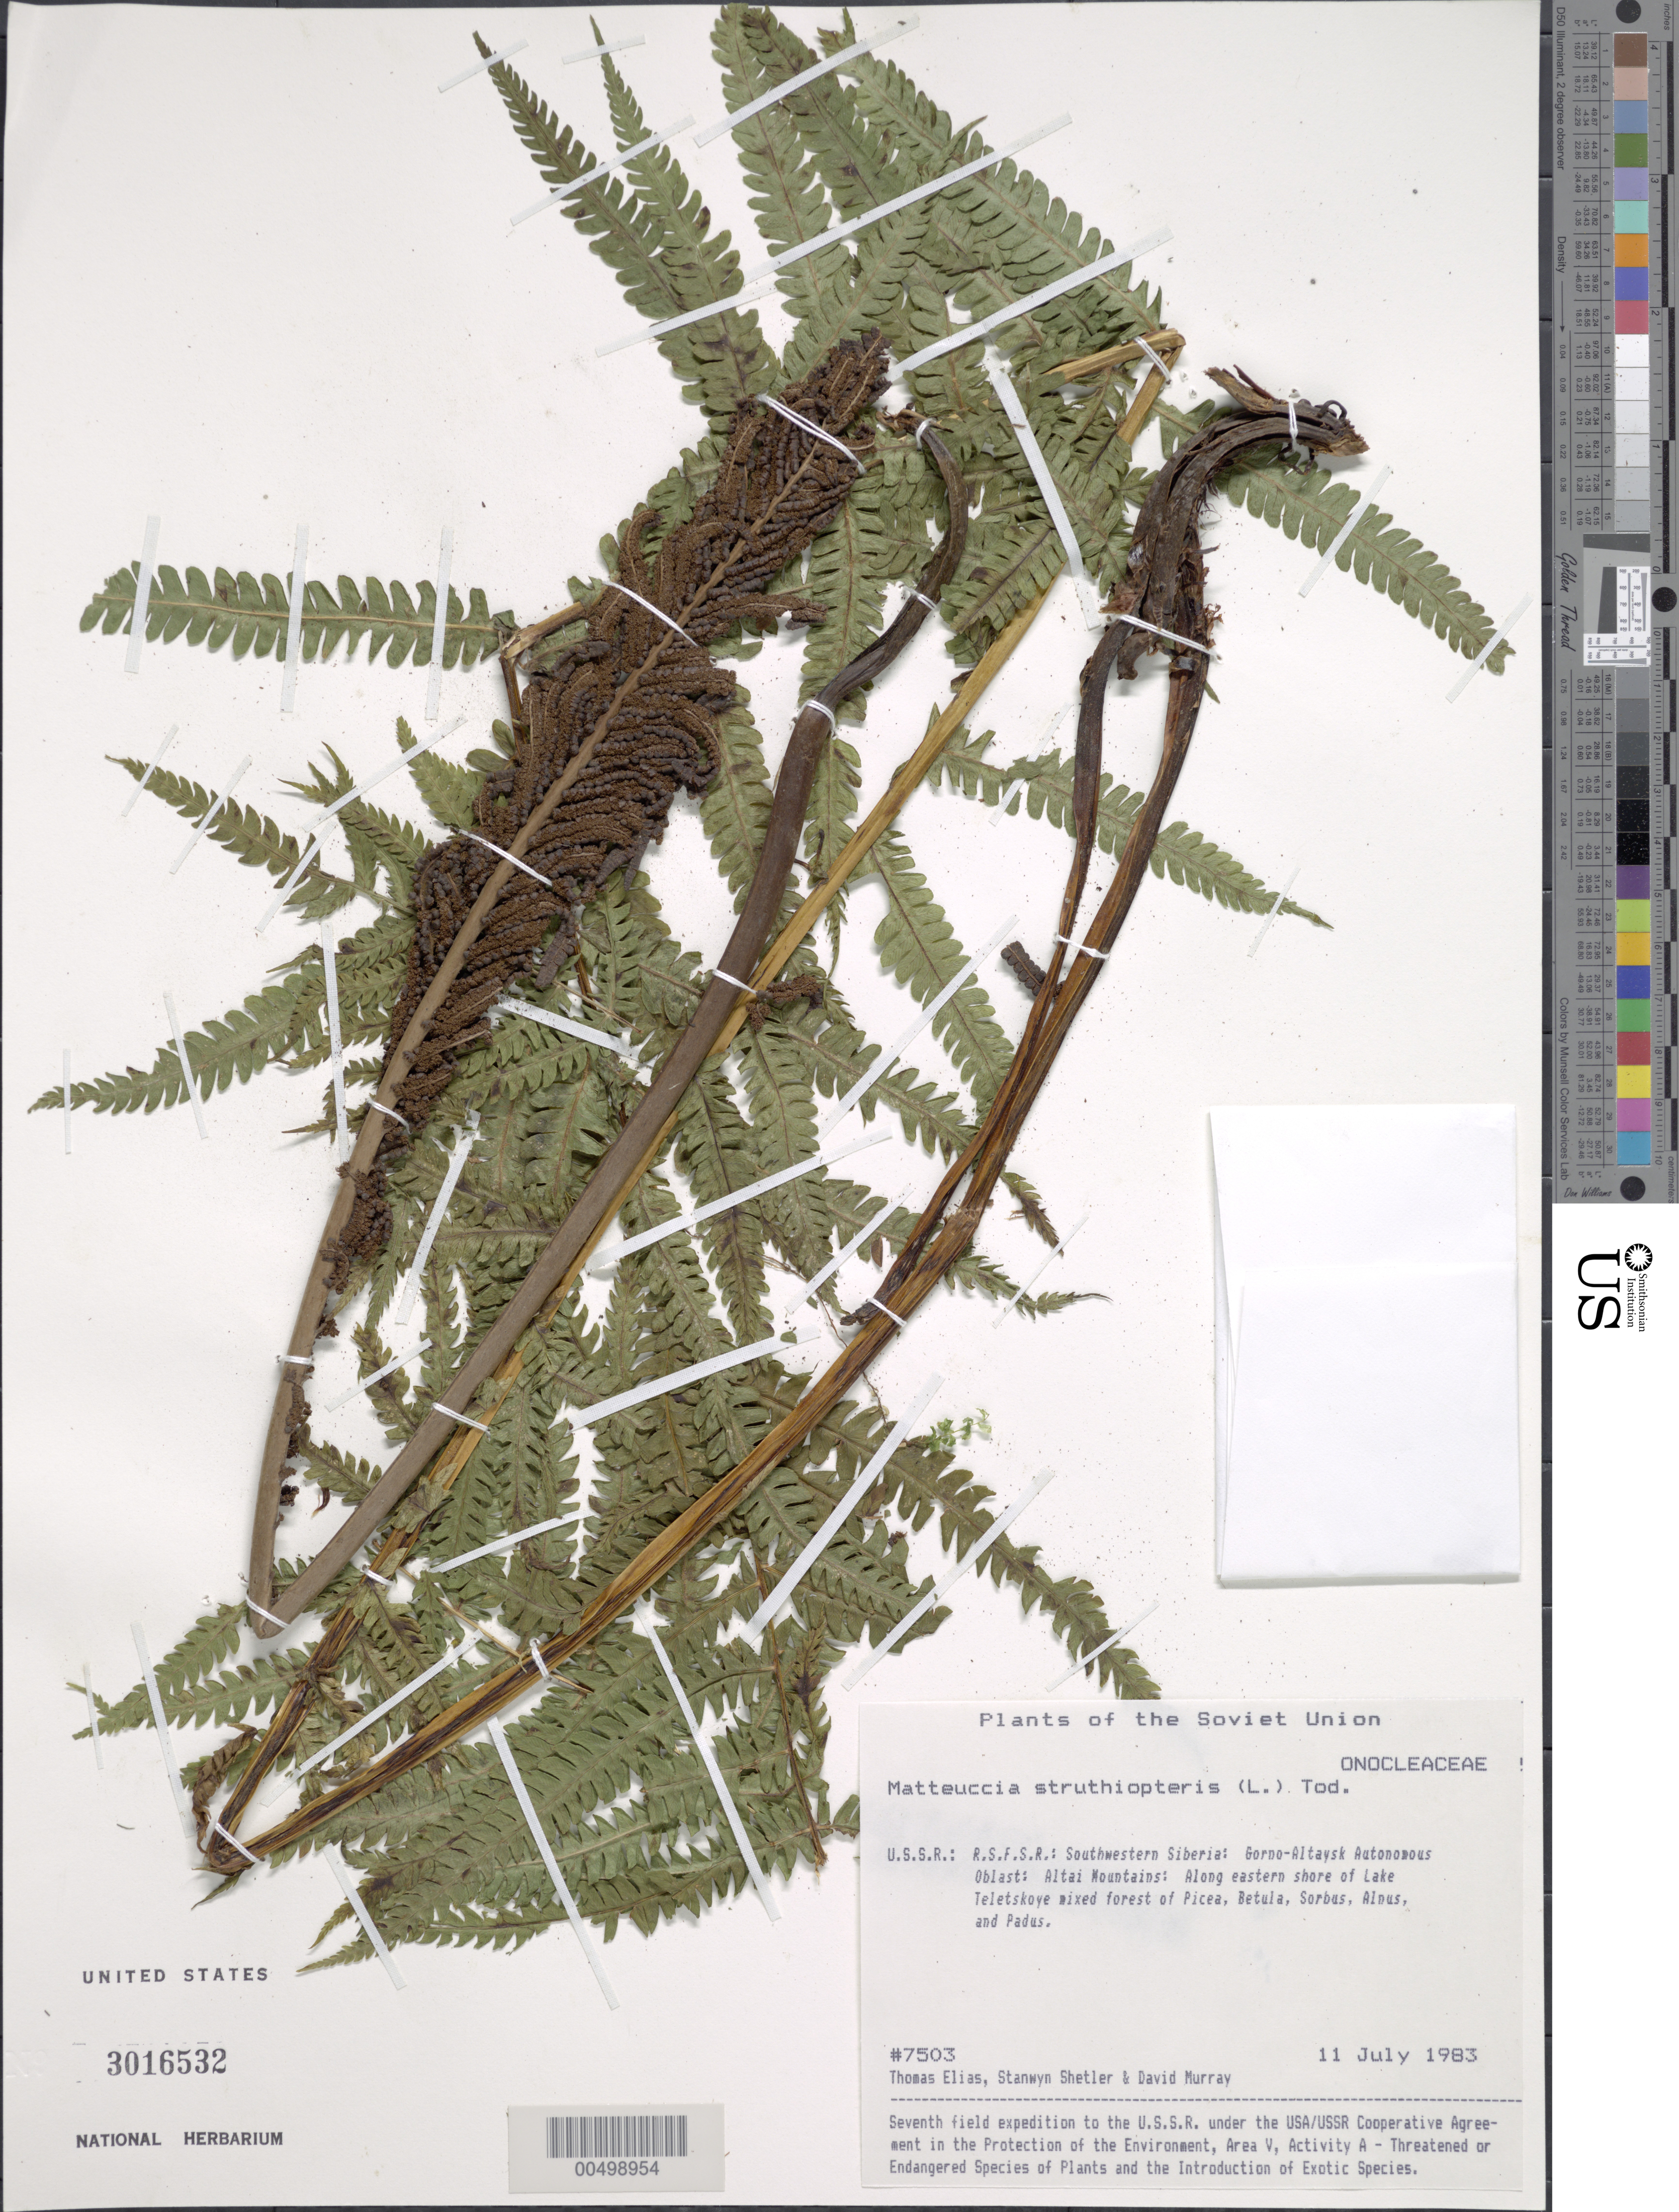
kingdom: Plantae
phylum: Tracheophyta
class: Polypodiopsida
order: Polypodiales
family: Onocleaceae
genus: Matteuccia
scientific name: Matteuccia struthiopteris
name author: (L.) Tod.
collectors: T. Elias, S. Shetler & D. F. Murray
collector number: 7503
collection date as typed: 11 Jul 1983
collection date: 1983-07-11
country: Russian Federation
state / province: Altai Republic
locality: Altai Mountains, along eastern shore of Lake Teletskoye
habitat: mixed forest of Picea, Betula, Sorbus, Alnus and Padus; growing on rocks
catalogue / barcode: US 3016532